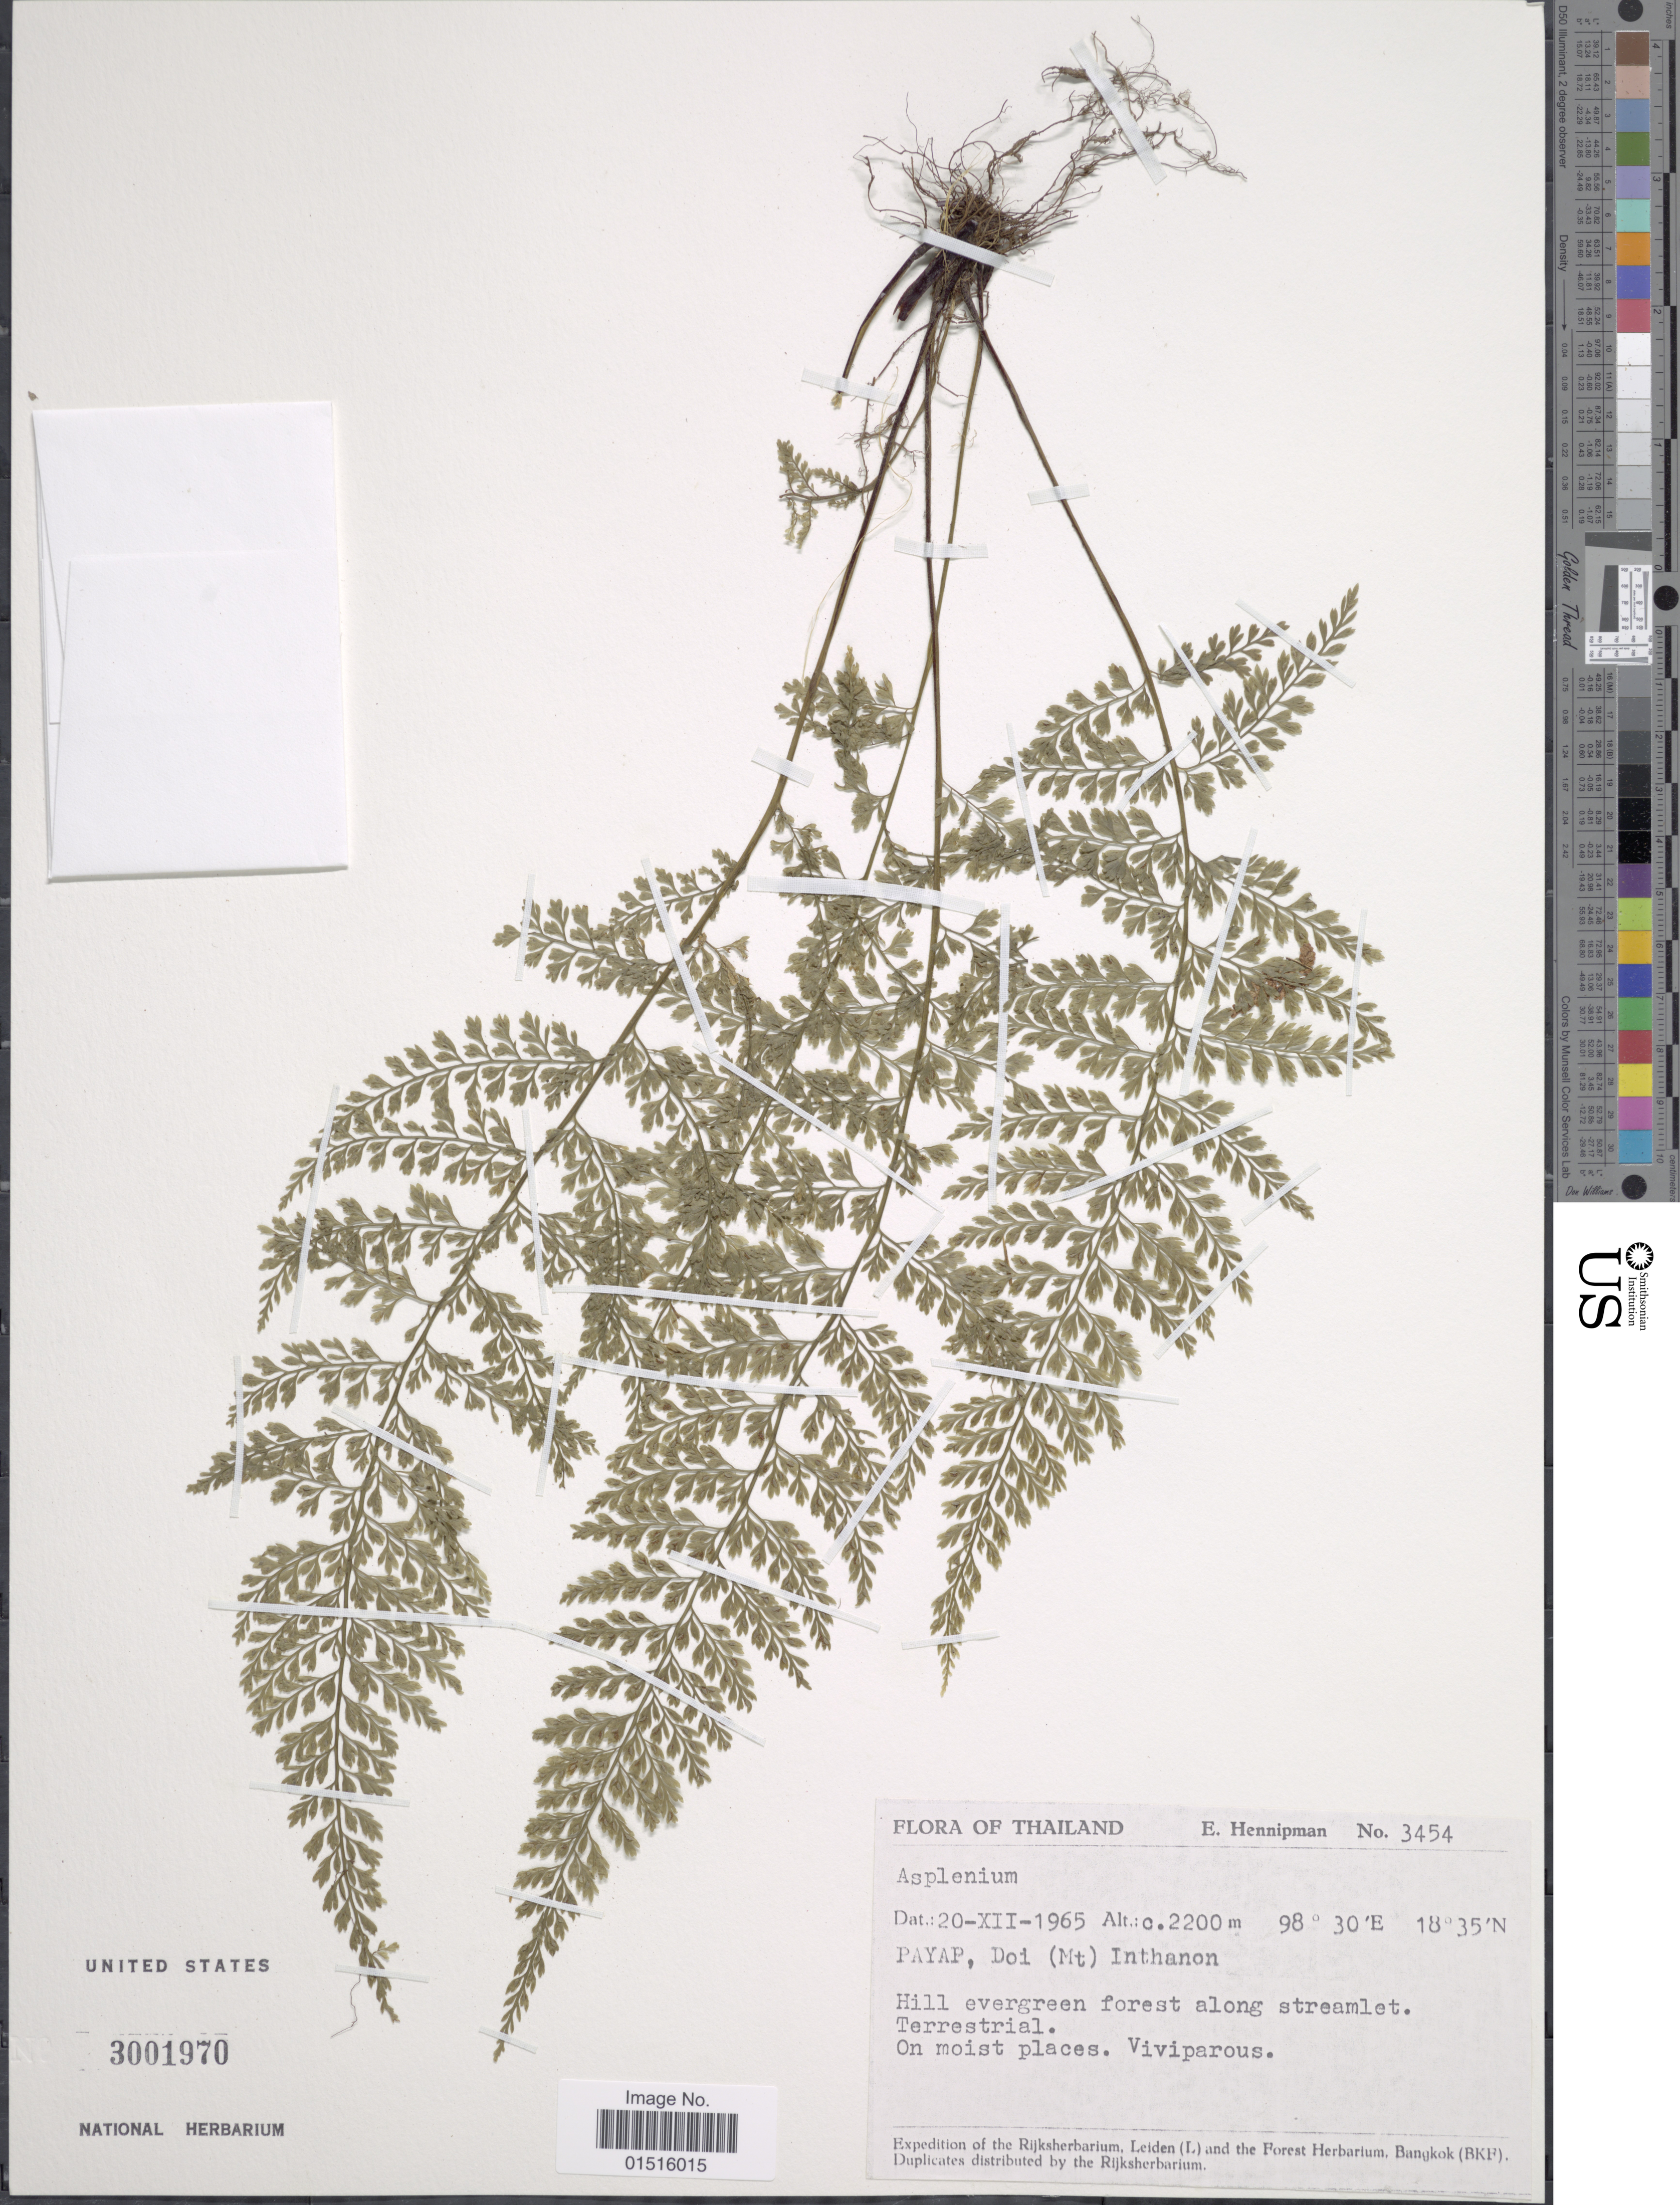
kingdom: Plantae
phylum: Tracheophyta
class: Polypodiopsida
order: Polypodiales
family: Aspleniaceae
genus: Asplenium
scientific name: Asplenium sp.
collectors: E. Hennipman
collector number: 3454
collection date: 1965-12-20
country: Thailand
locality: Payap, Doi (Mt) Inthanon, Hill evergreen forest along streamlet.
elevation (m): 2200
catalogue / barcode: US 3001970